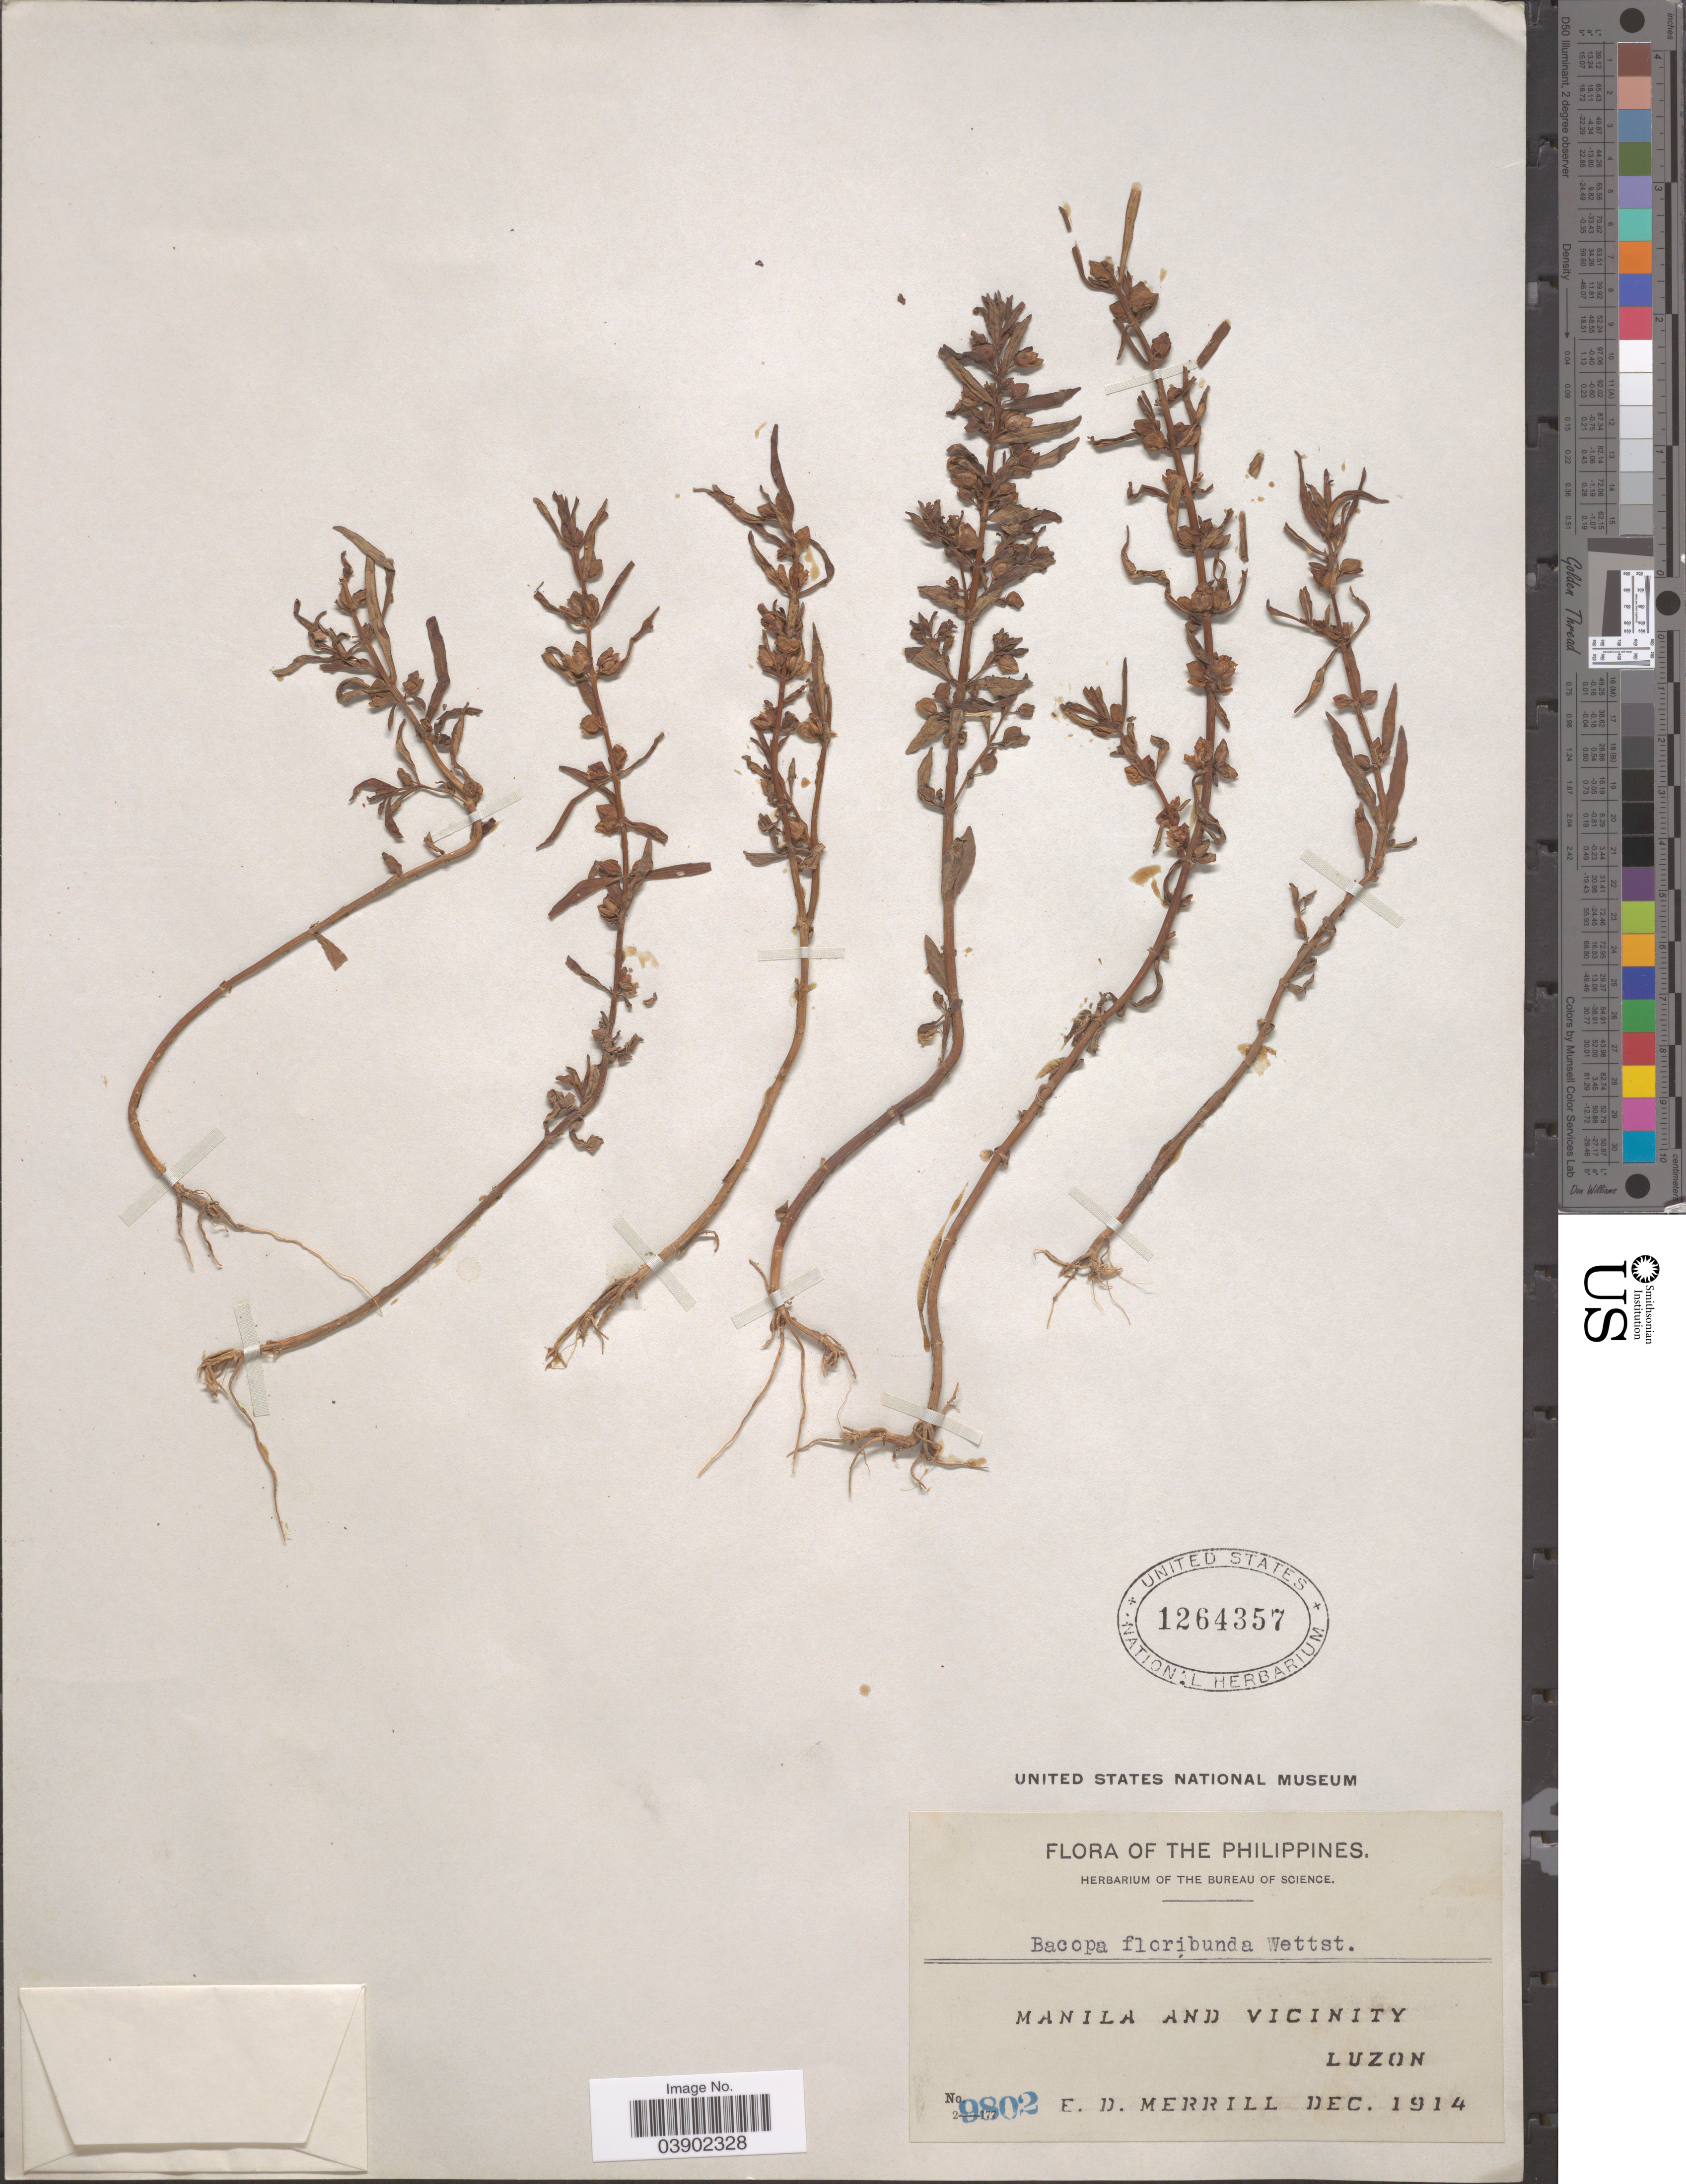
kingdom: Plantae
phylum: Tracheophyta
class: Magnoliopsida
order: Lamiales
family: Plantaginaceae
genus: Bacopa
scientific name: Bacopa floribunda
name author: (R. Br.) Wettst.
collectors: E. D. Merrill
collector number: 9802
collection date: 1914-12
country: Philippines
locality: Manila and vicinity. Luzon.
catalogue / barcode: US 1264357